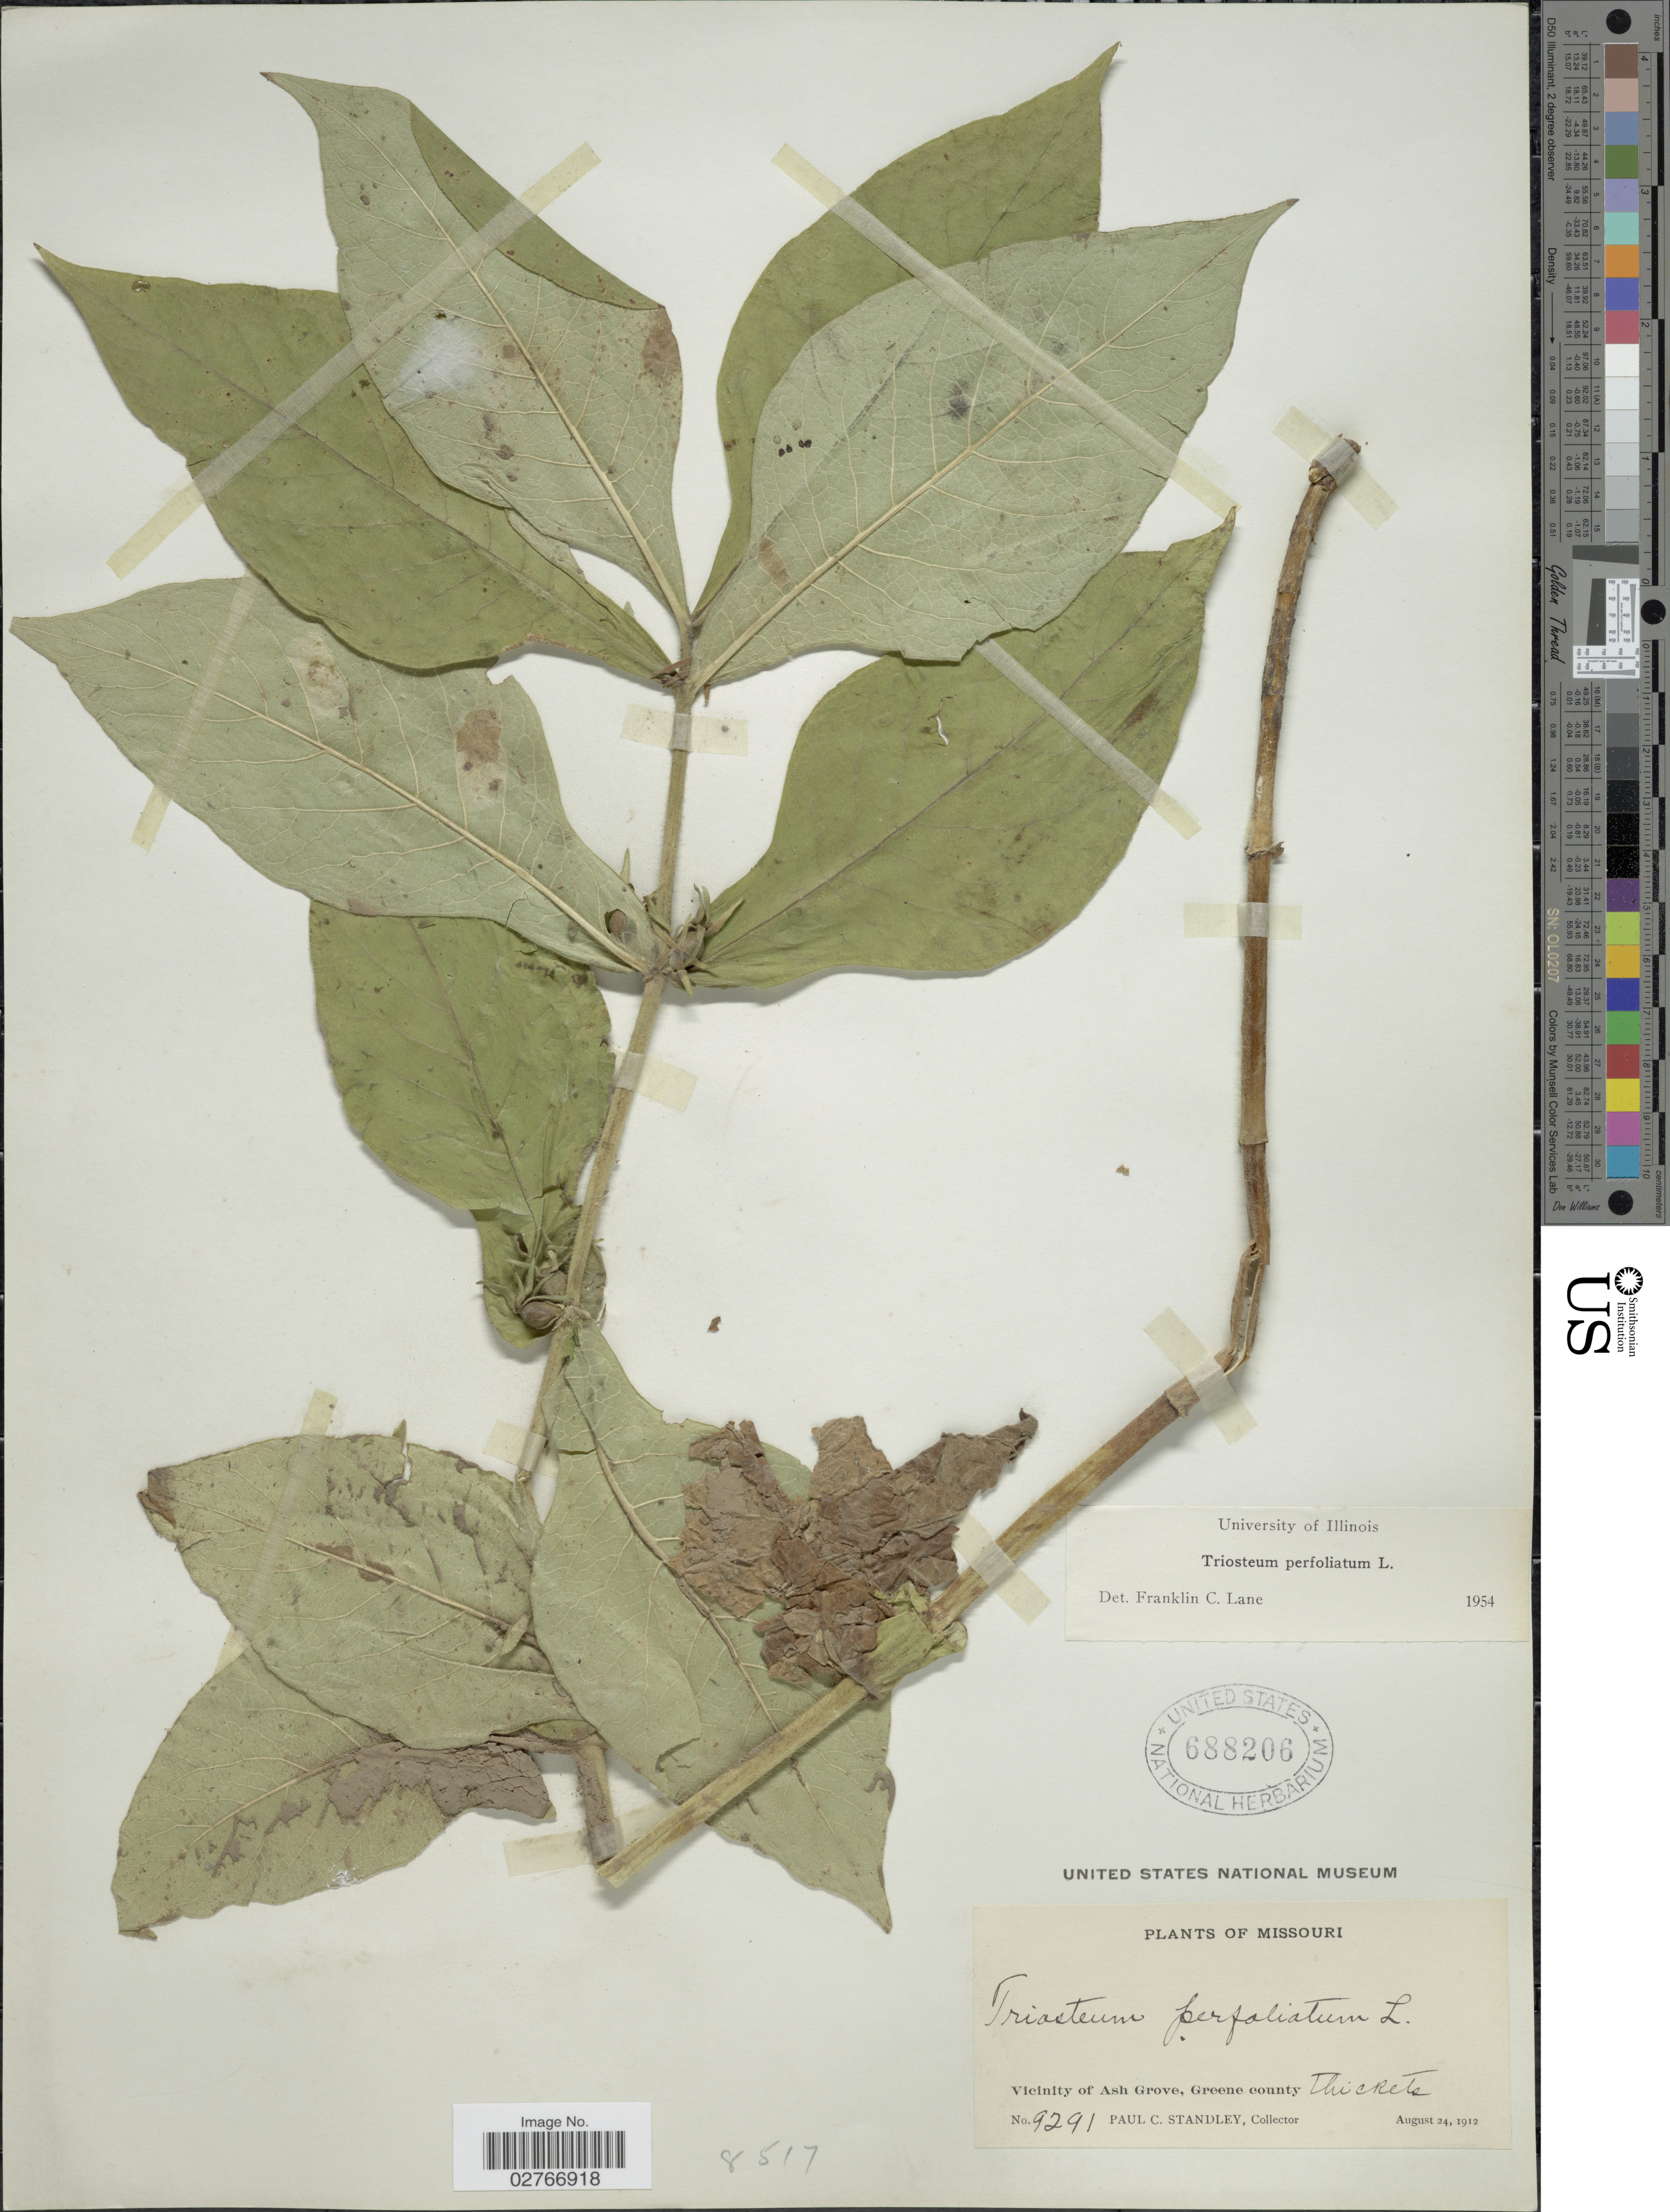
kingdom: Plantae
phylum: Tracheophyta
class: Magnoliopsida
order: Dipsacales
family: Caprifoliaceae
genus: Triosteum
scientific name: Triosteum perfoliatum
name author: L.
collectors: P. C. Standley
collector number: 9291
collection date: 1912-08-24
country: United States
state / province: Missouri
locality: Vicinity of Ash Grove, Greene county.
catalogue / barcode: US 688206